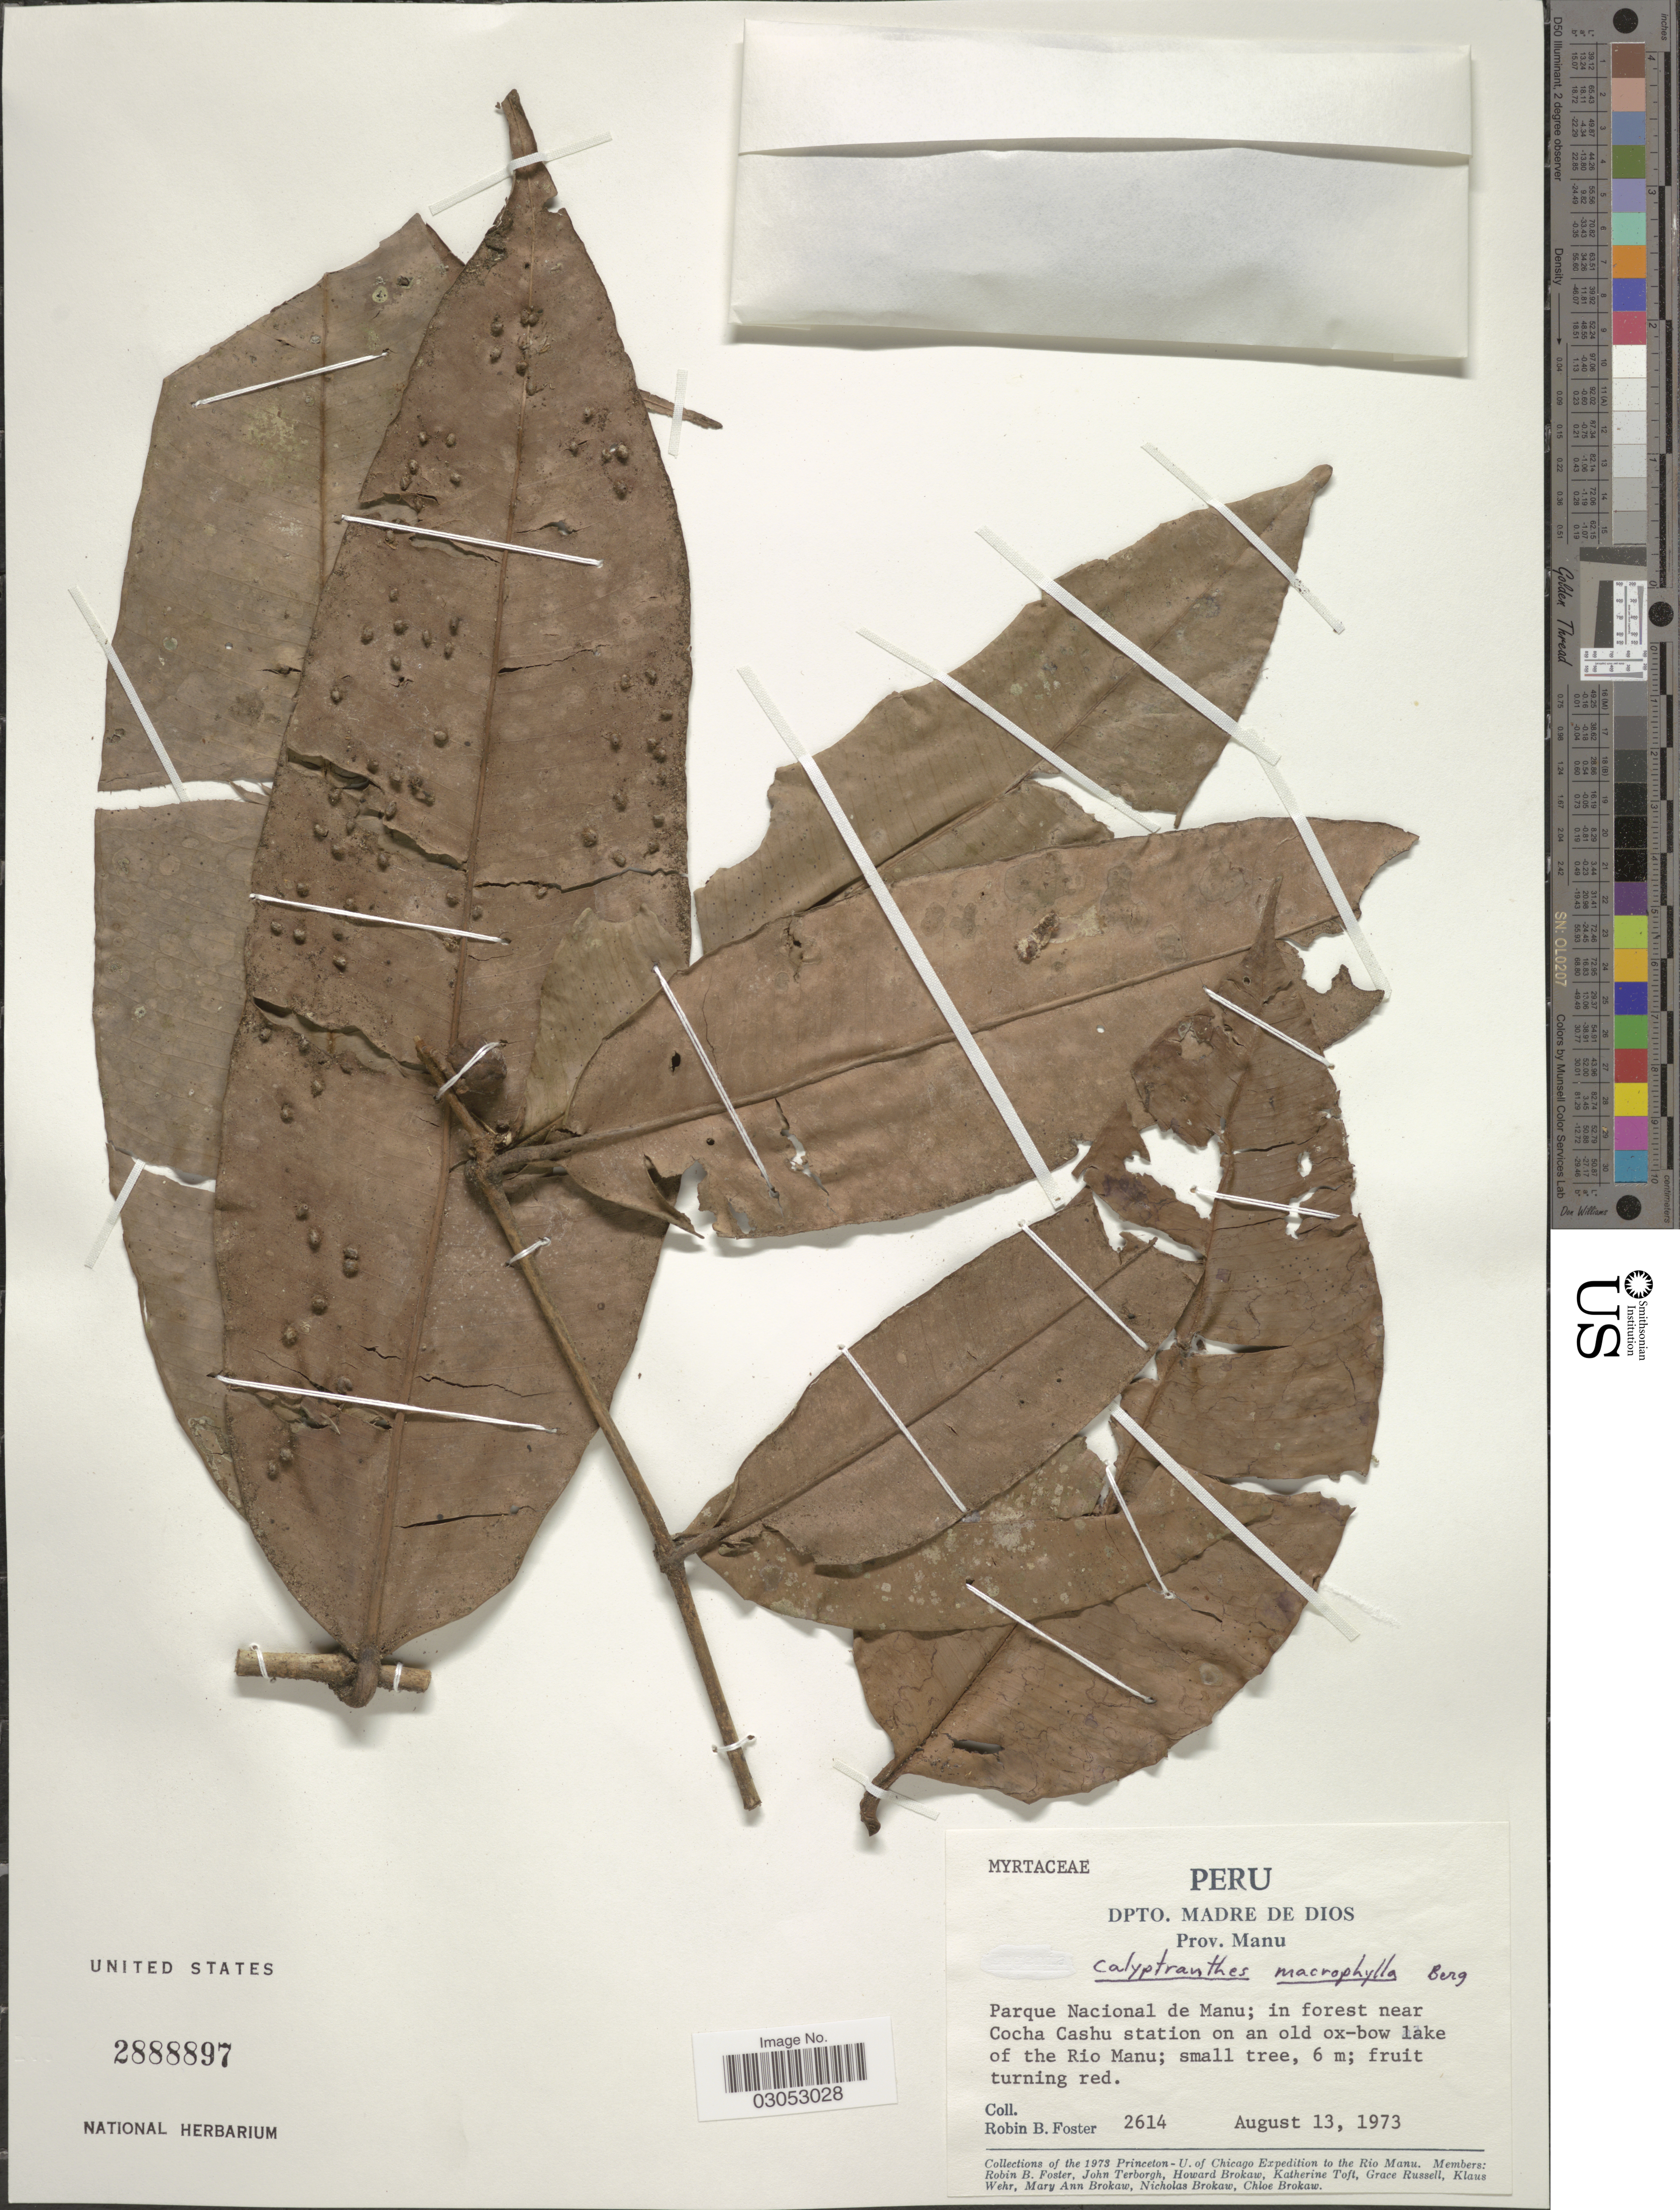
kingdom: Plantae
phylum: Tracheophyta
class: Magnoliopsida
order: Myrtales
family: Myrtaceae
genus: Myrcia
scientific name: Myrcia neospeciosa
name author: A.R. Lourenço & E. Lucas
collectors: R. B. Foster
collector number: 2614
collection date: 1973-08-13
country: Peru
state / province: Madre de Dios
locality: Dpto. Madre de Dios, Prov. Manu, Parque Nacional de Manu; in forest near Cocha Cashu station on an old ox-bow lake of the Rio Manu.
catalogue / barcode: US 2888897